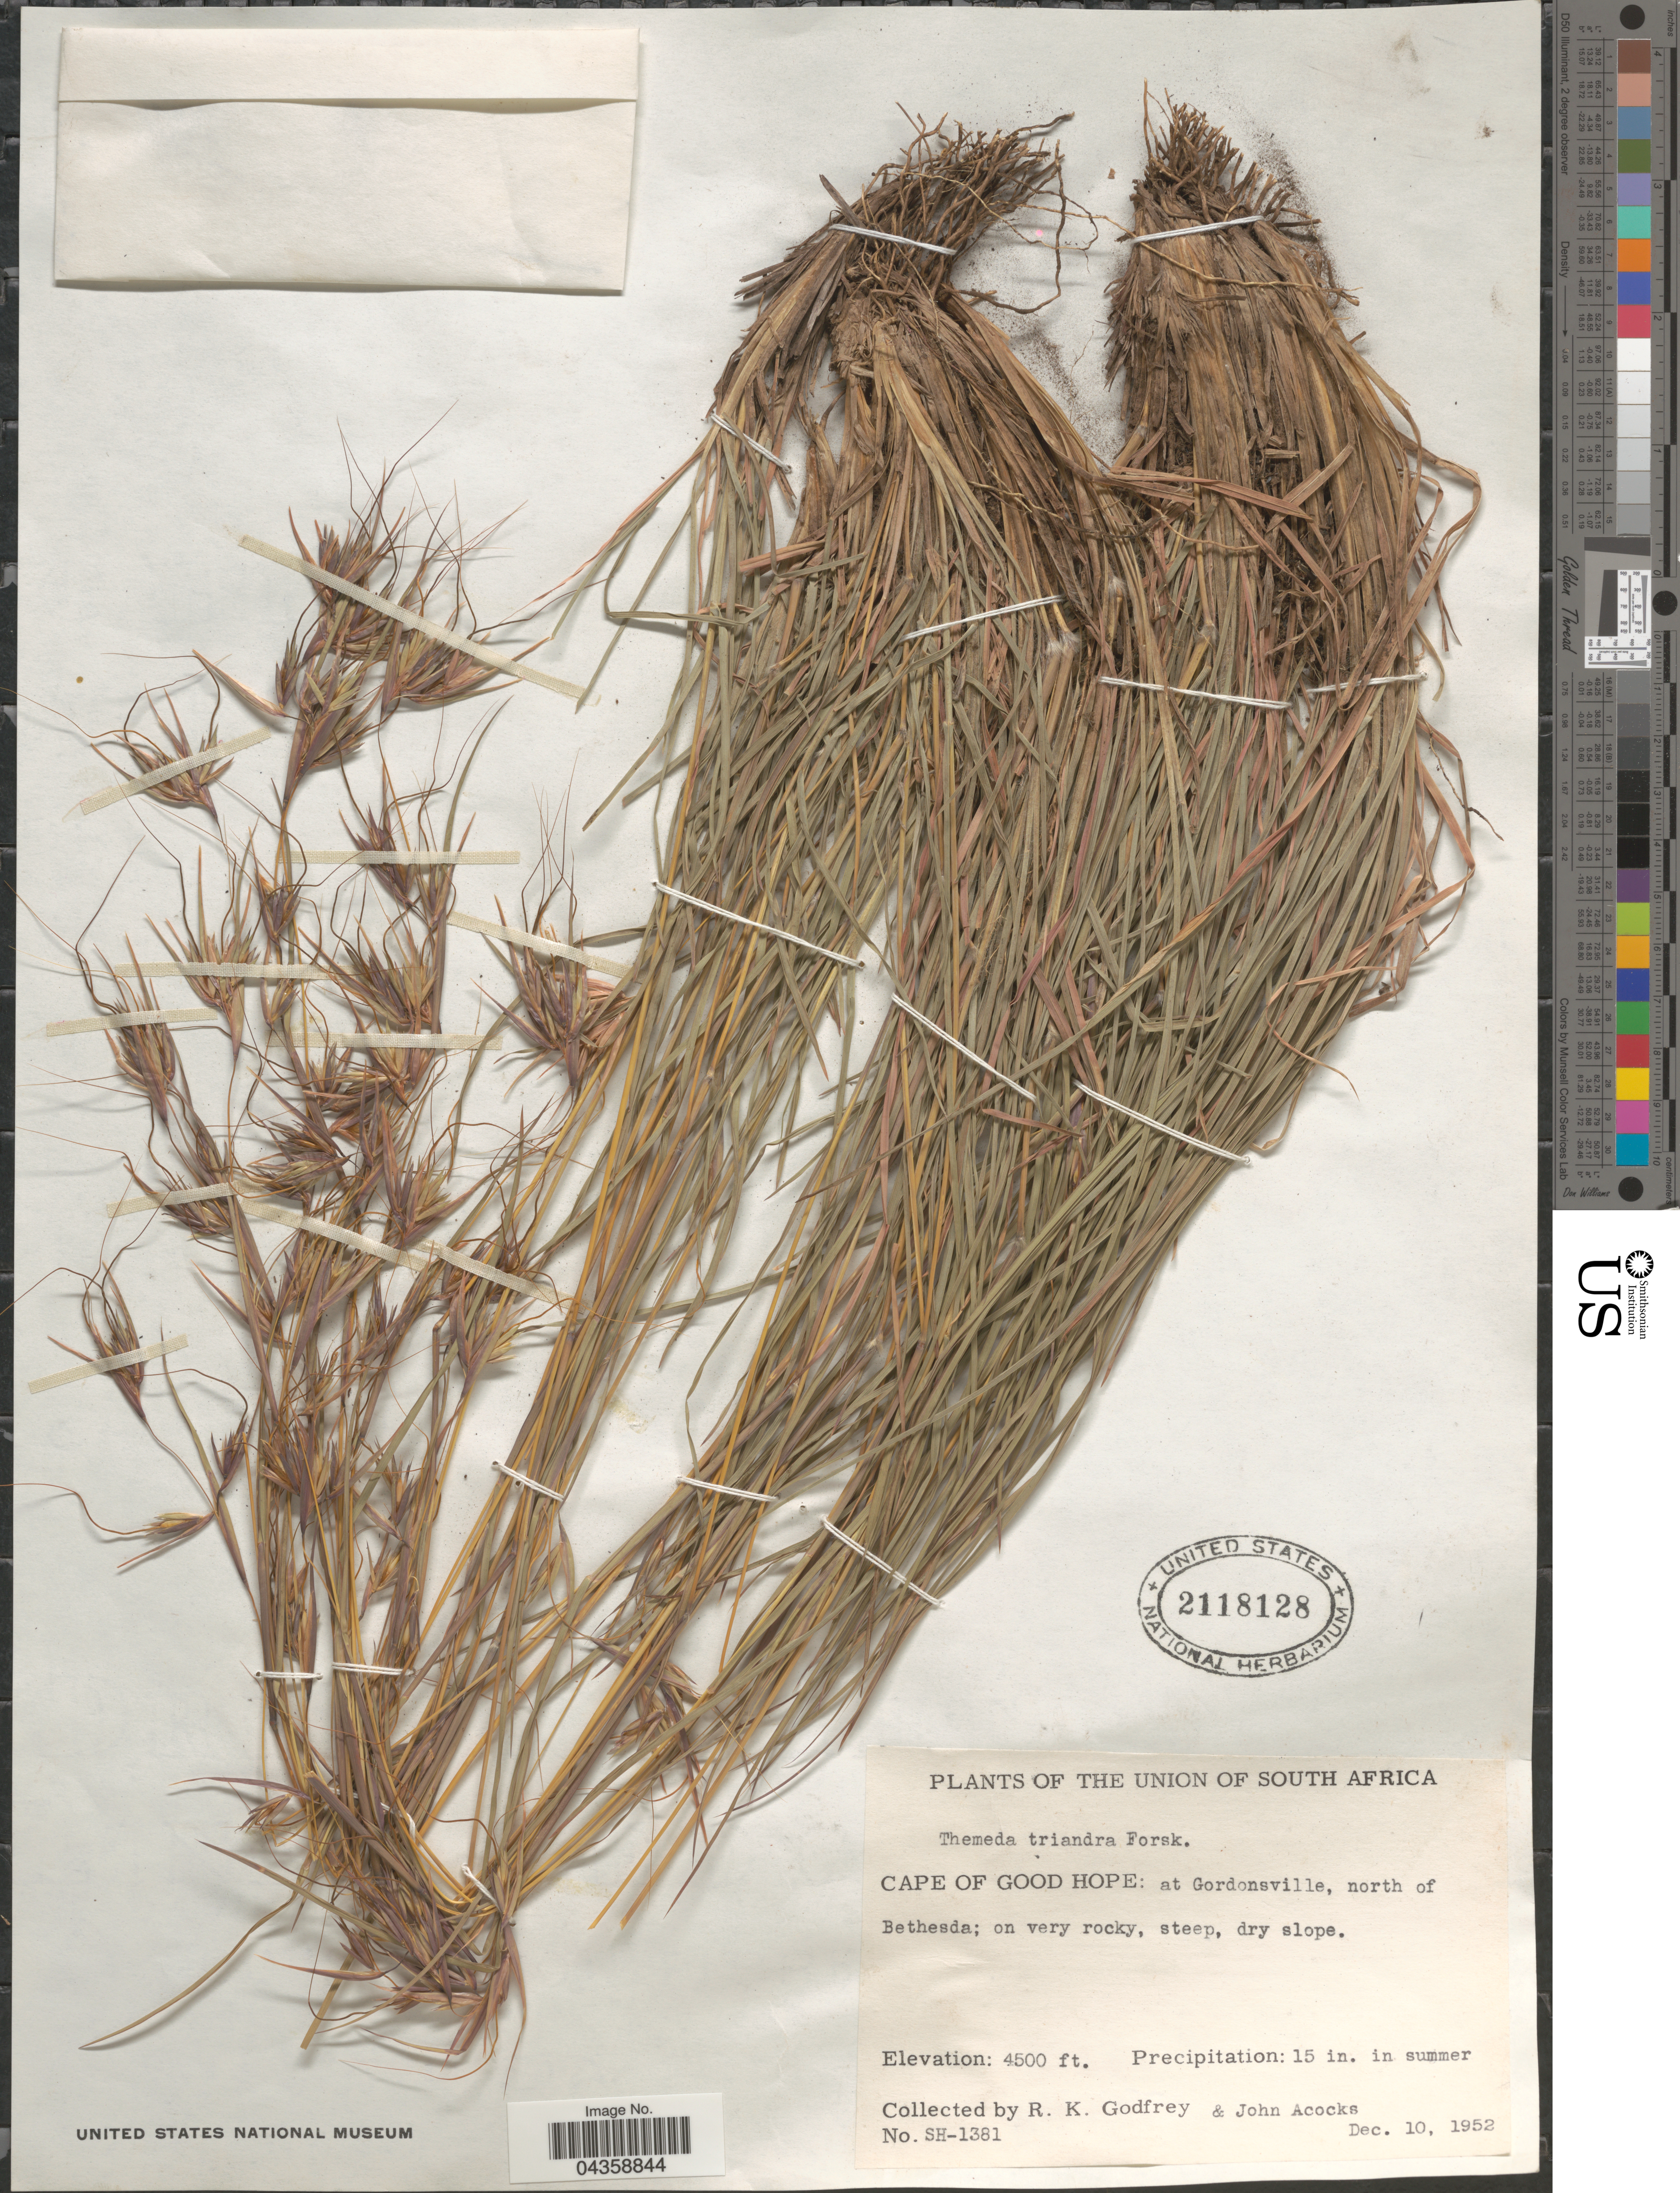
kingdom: Plantae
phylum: Tracheophyta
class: Liliopsida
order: Poales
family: Poaceae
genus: Themeda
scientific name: Themeda triandra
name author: Forssk.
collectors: R. K. Godfrey & J. P. Acocks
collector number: SH-1381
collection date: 1952-12-10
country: South Africa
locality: The Union of South Africa. Cape of Good Hope: at Gordonsville, north of Bethesda; on very rocky, steep, dry slope.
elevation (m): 1372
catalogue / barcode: US 2118128